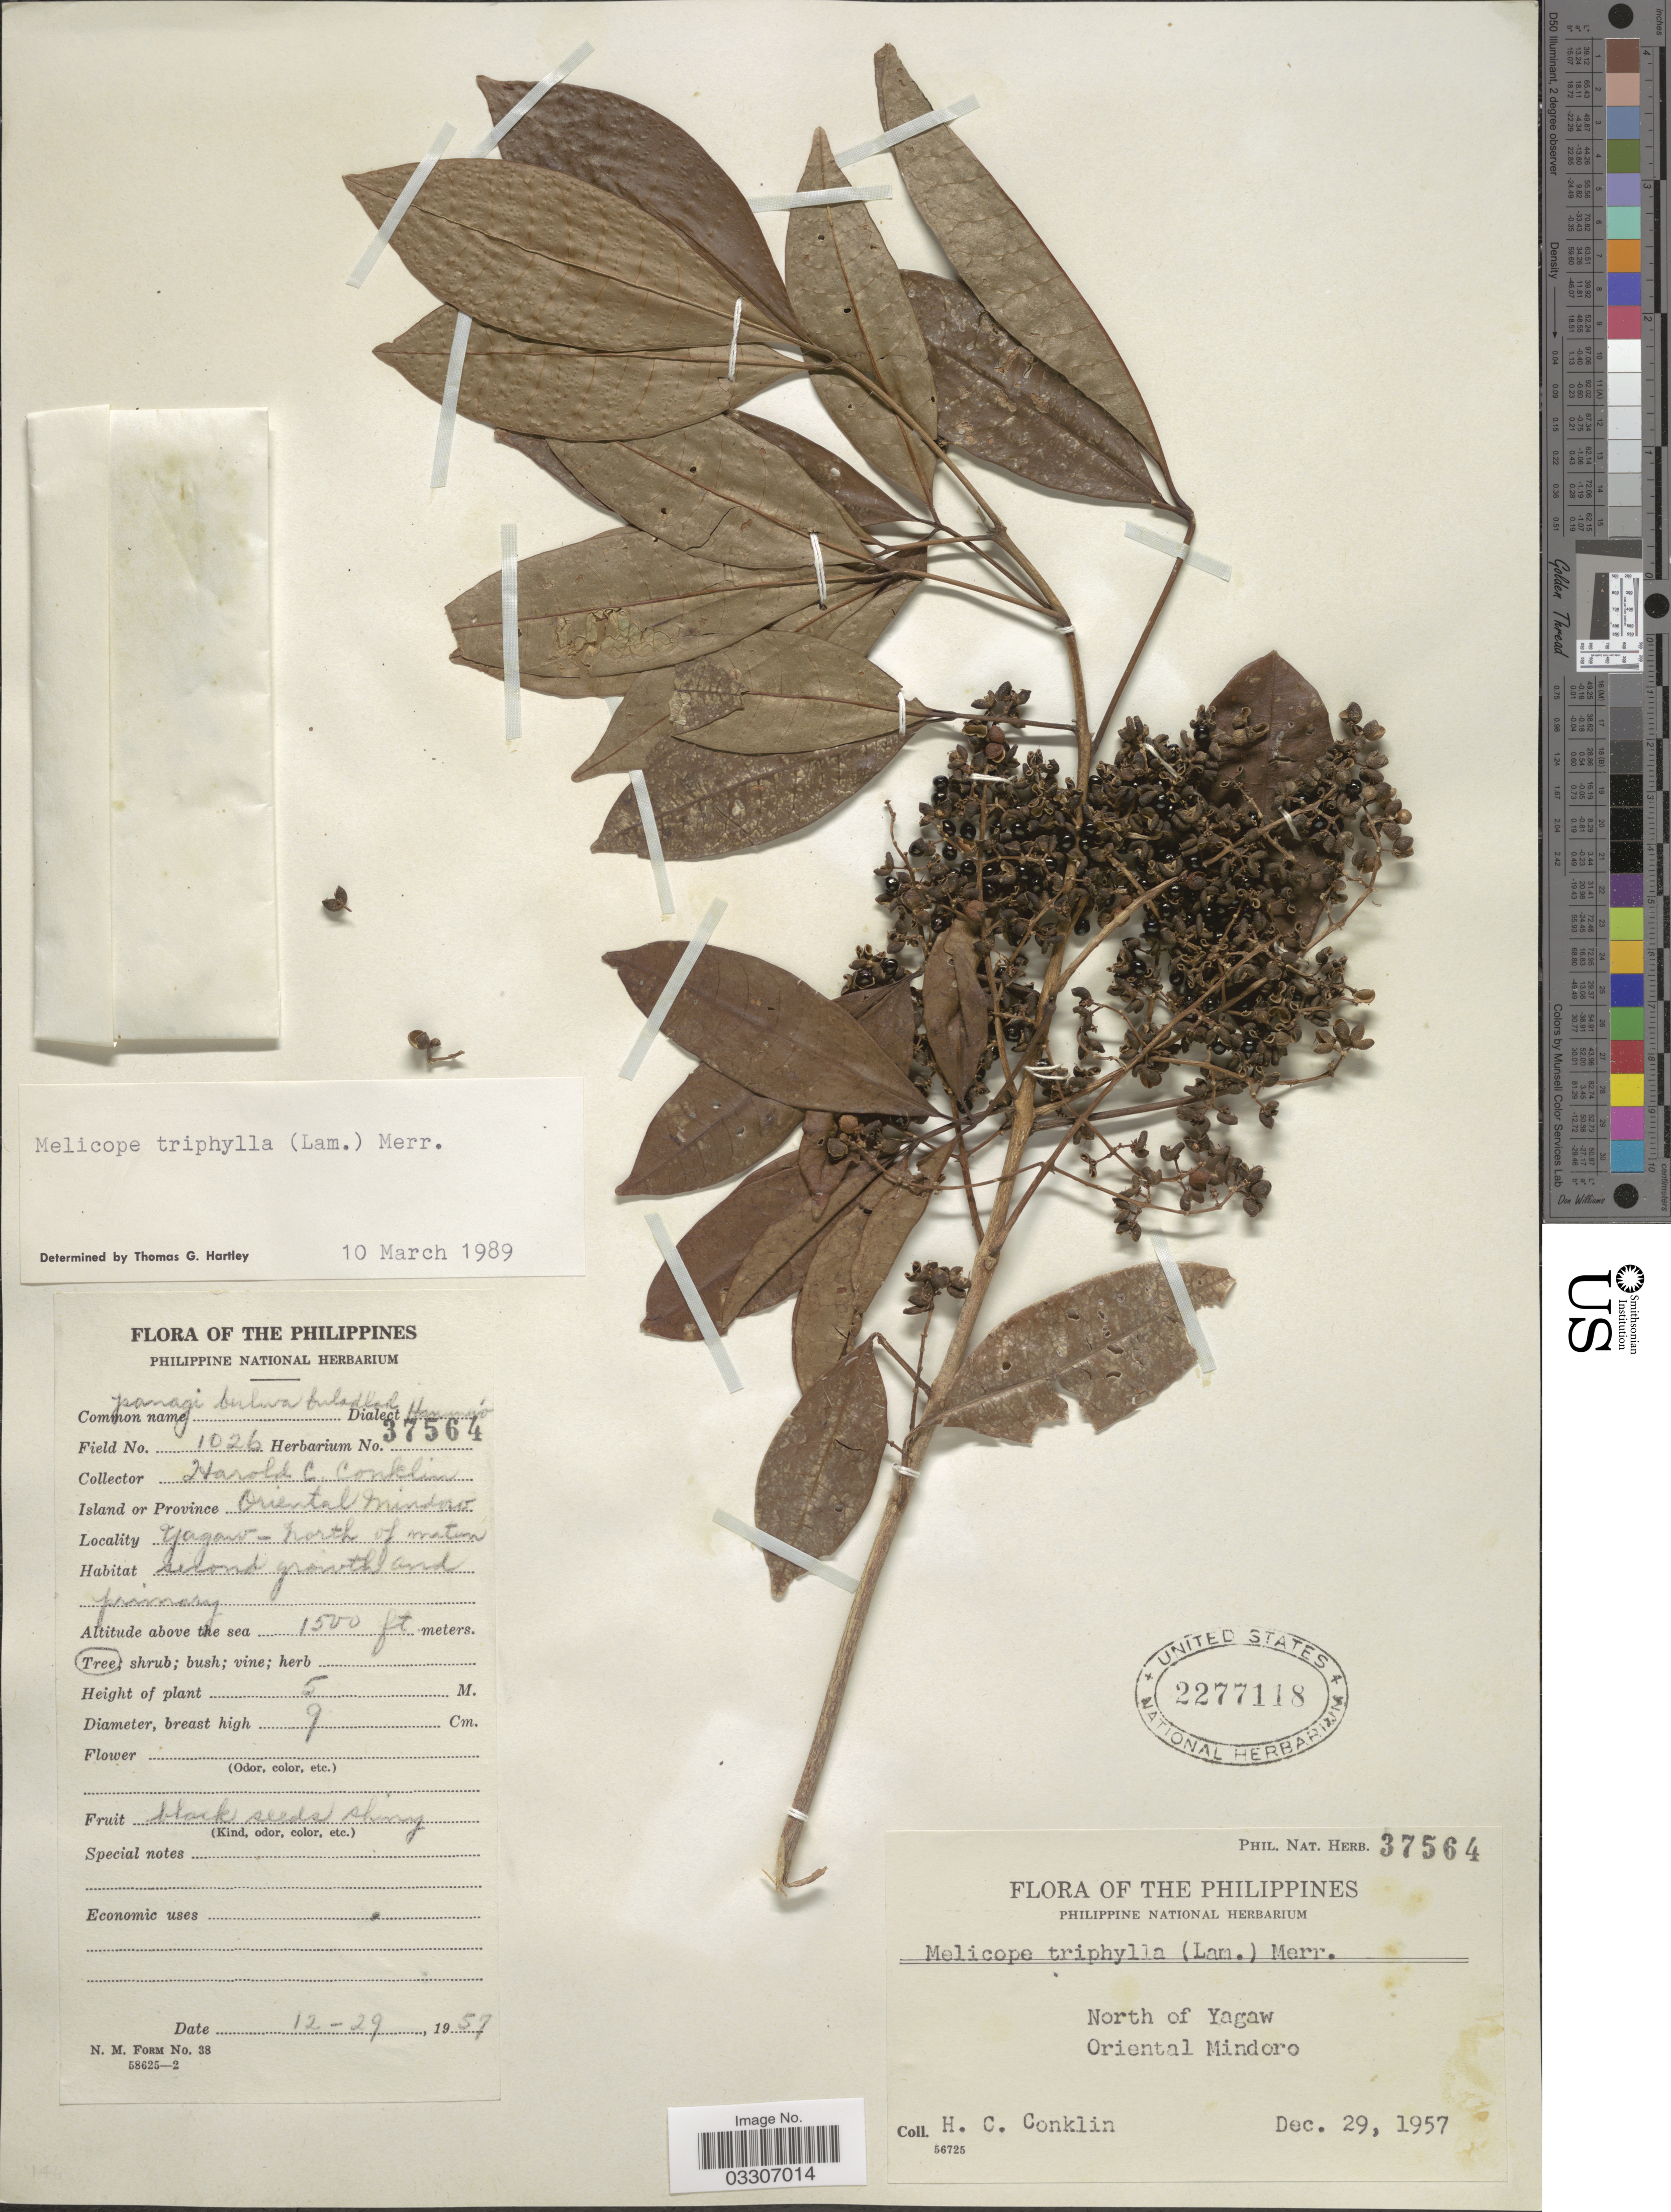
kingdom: Plantae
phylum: Tracheophyta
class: Magnoliopsida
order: Sapindales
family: Rutaceae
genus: Melicope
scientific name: Melicope triphylla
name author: (Lam.) Merr.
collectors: H. Conklin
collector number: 1026/Phil. Nat. Herb. 37564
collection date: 1957-12-29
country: Philippines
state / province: Mimaropa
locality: North of Yagaw Oriental Mindoro. North of watown .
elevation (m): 457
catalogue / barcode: US 2277118